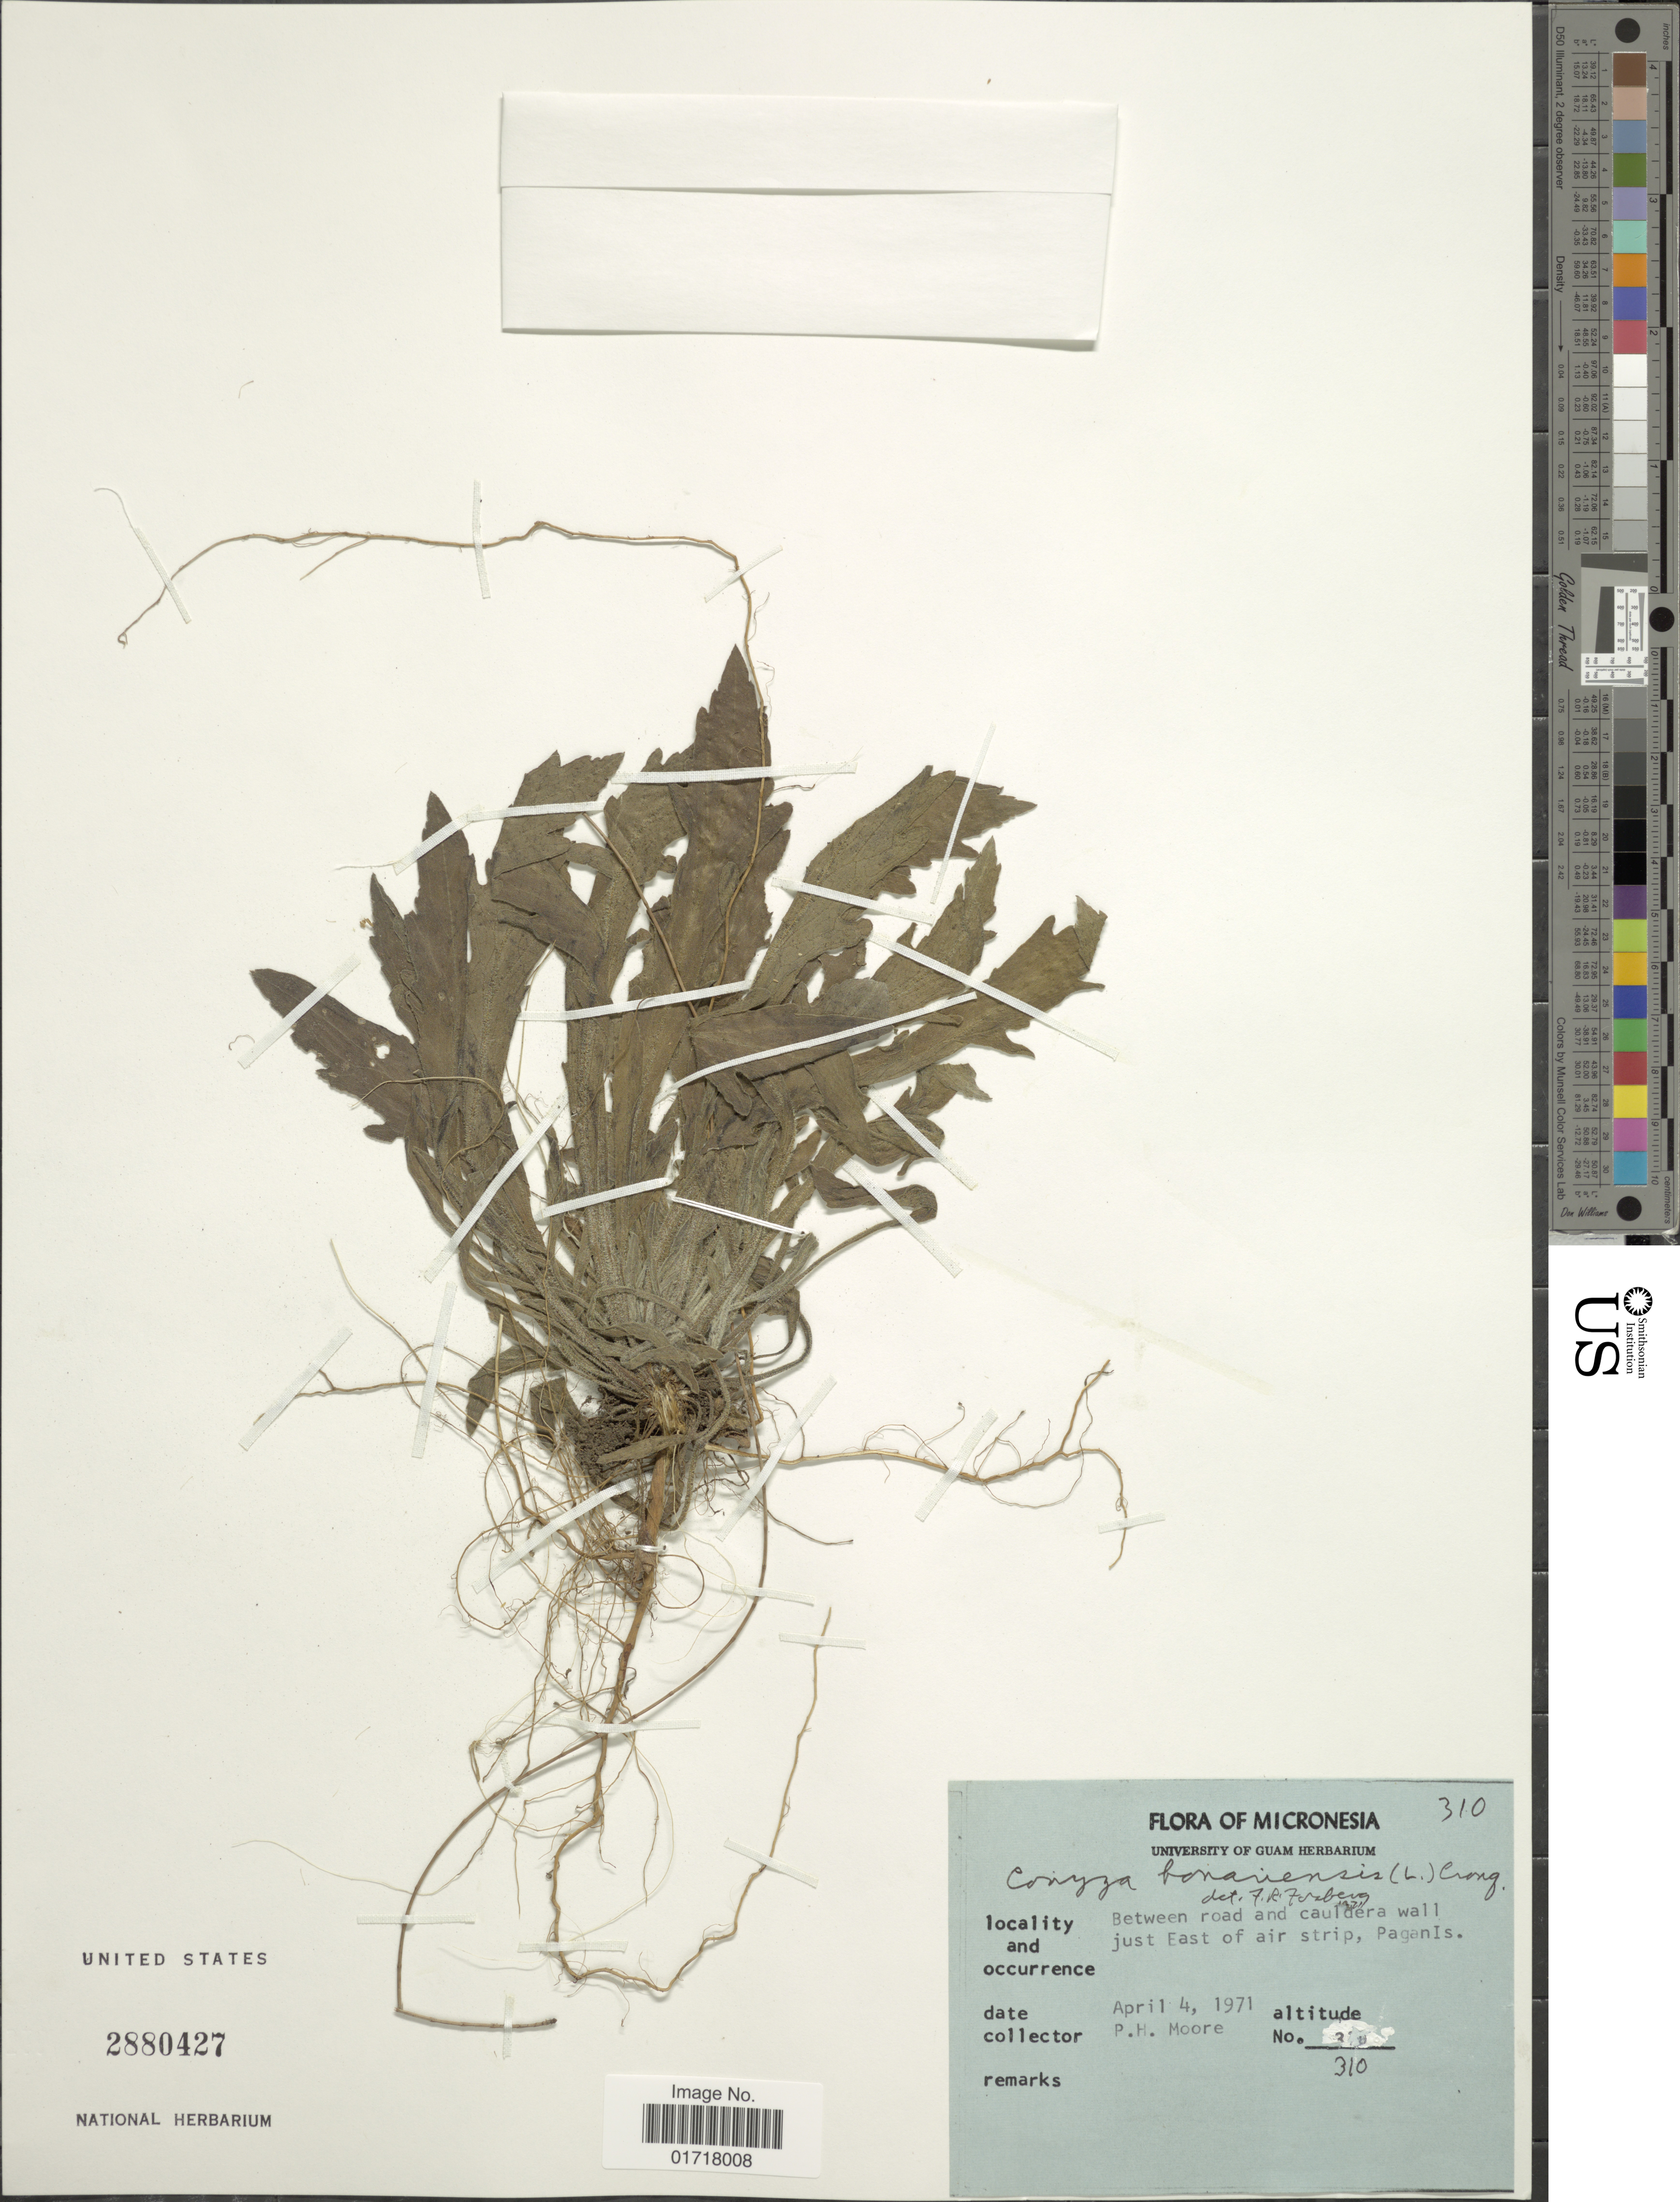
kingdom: Plantae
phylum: Tracheophyta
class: Magnoliopsida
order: Asterales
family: Asteraceae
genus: Erigeron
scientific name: Erigeron bonariensis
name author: L.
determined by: Wagner, W. L., (BOT), Smithsonian Institution - National Museum of Natural History (UNITED STATES)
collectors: P. H. Moore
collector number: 310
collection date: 1971-04-04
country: Northern Mariana Islands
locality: Micronesia, Between road and cauldera wall just East of air strip, Pagan Is.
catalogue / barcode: US 2880427